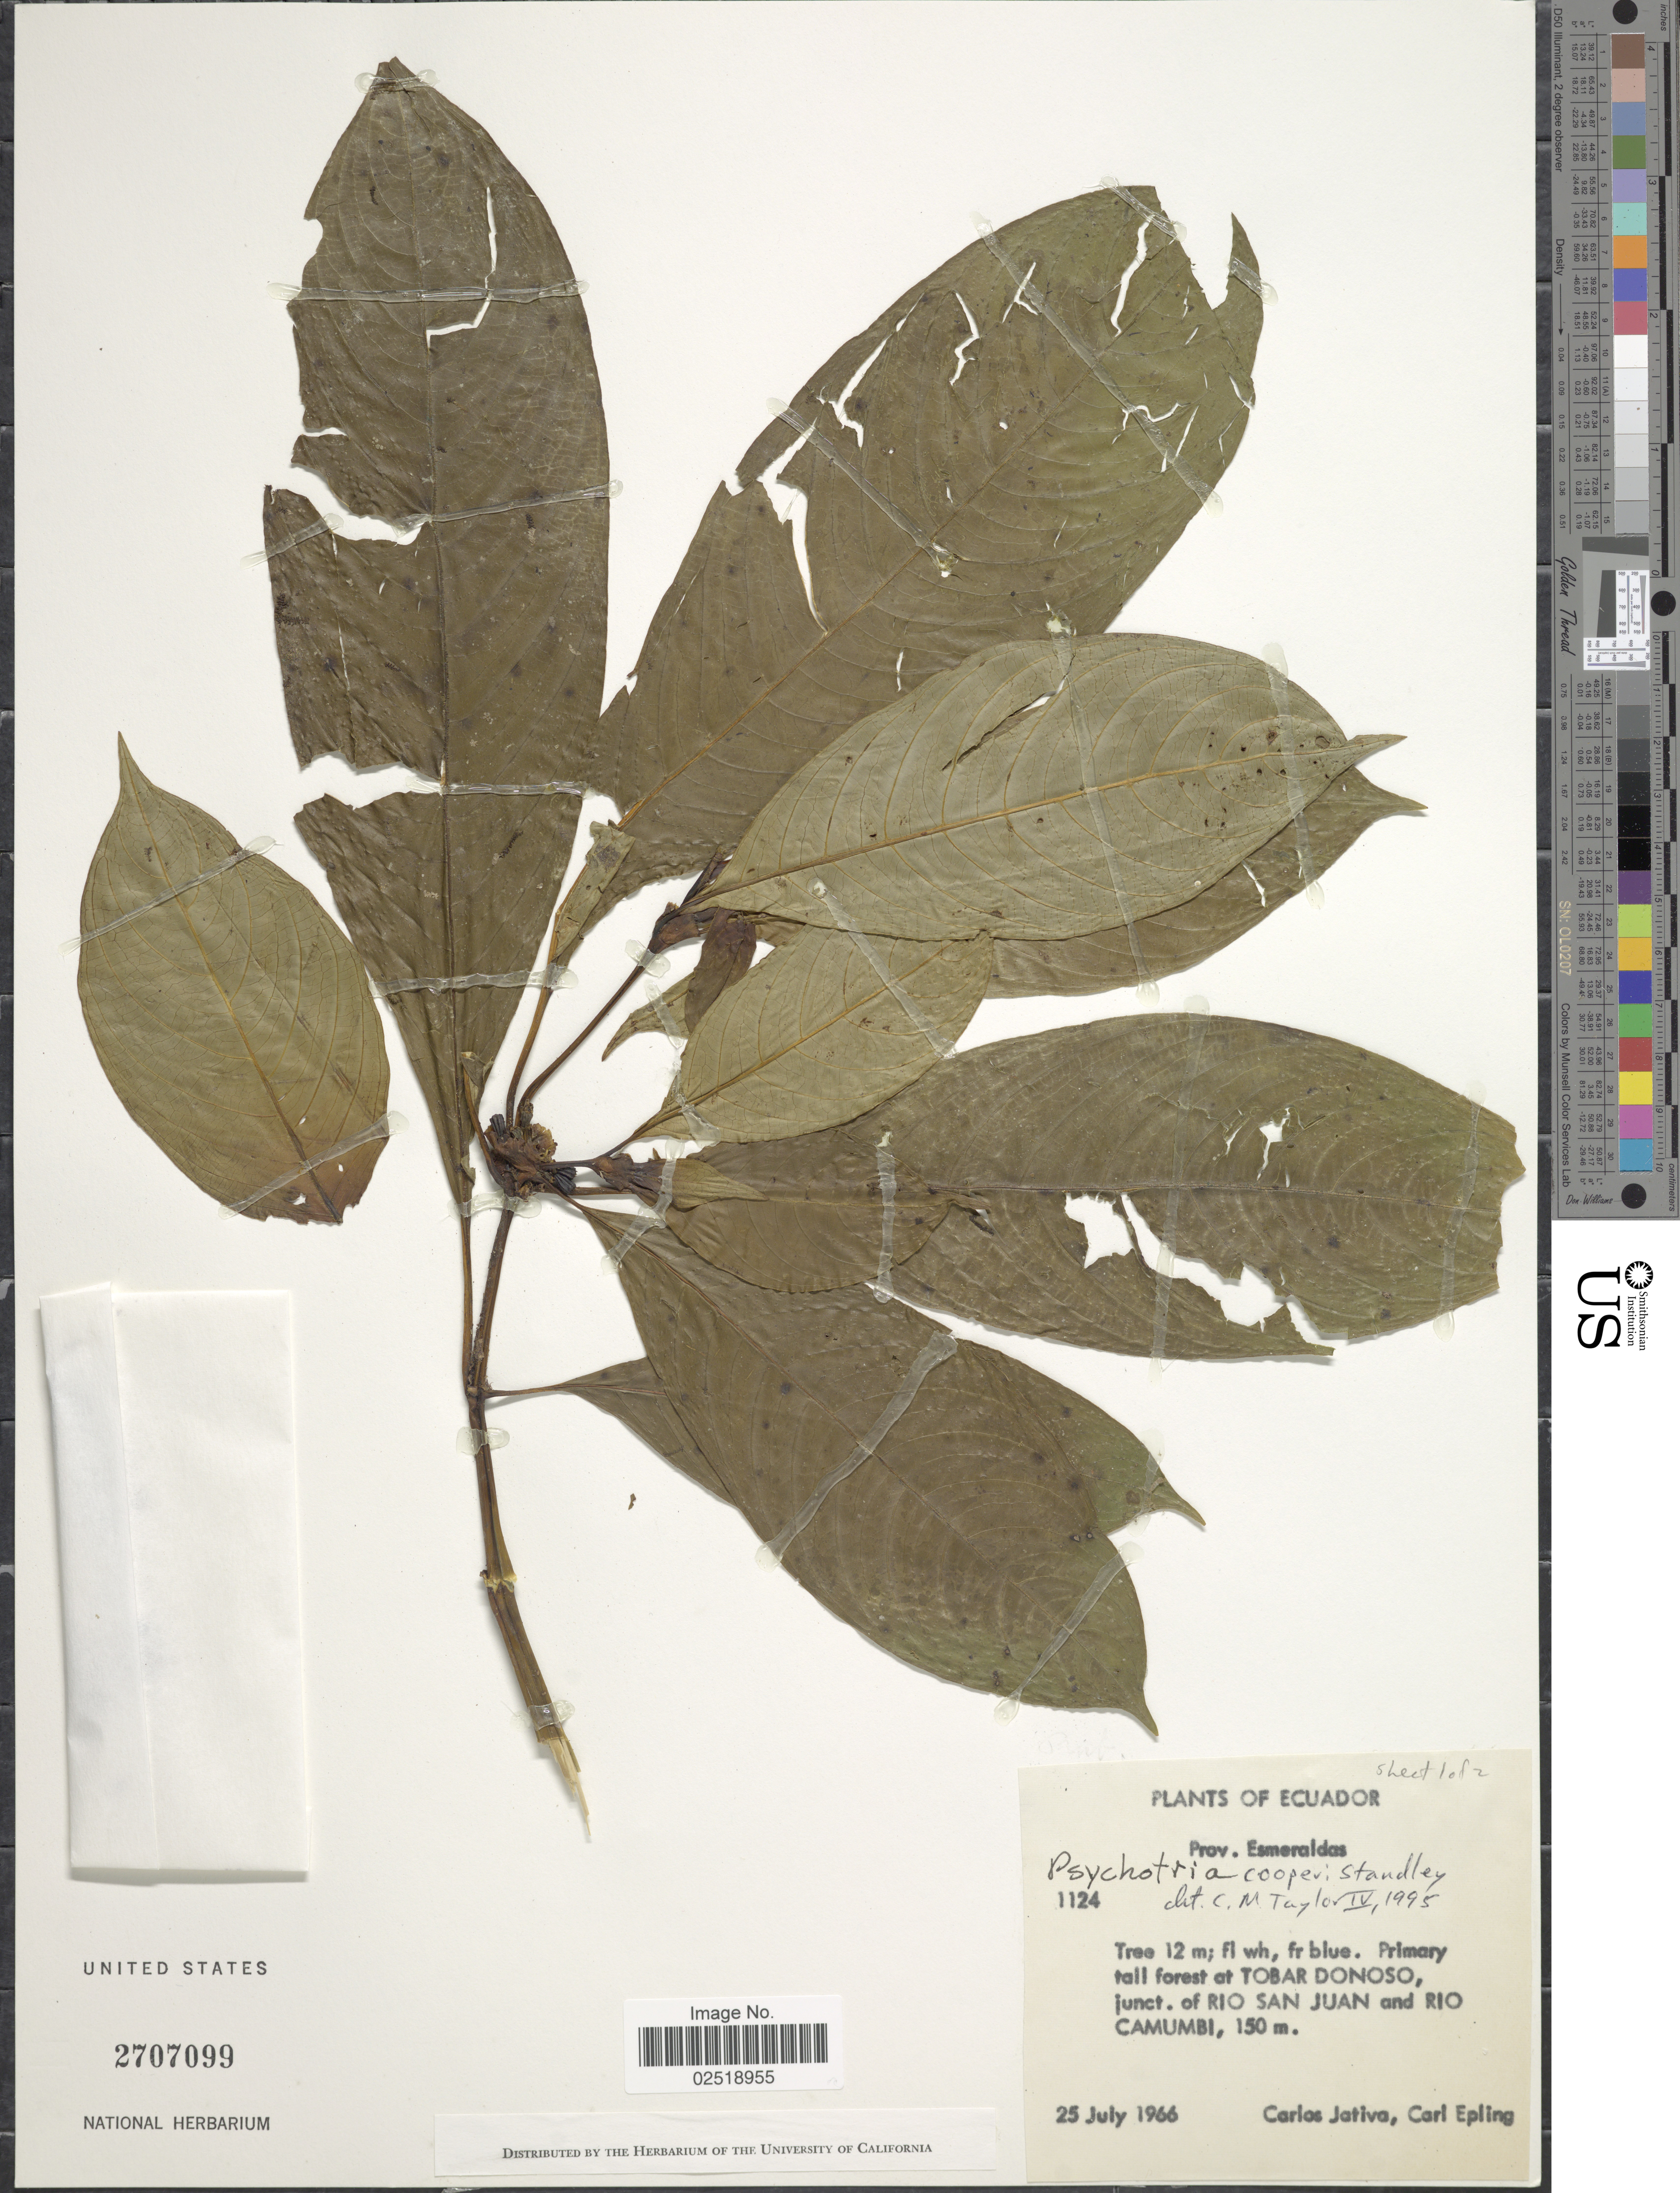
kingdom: Plantae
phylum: Tracheophyta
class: Magnoliopsida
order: Gentianales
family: Rubiaceae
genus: Psychotria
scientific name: Psychotria cooperi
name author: Standl.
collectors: C. D. Játiva & C. C. Epling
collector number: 1124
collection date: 1966-07-25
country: Ecuador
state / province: Esmeraldas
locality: Primary tall forest at Tobar Donoso, junct. of Rio San Juan and Rio Camumbi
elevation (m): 150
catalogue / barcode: US 2707099